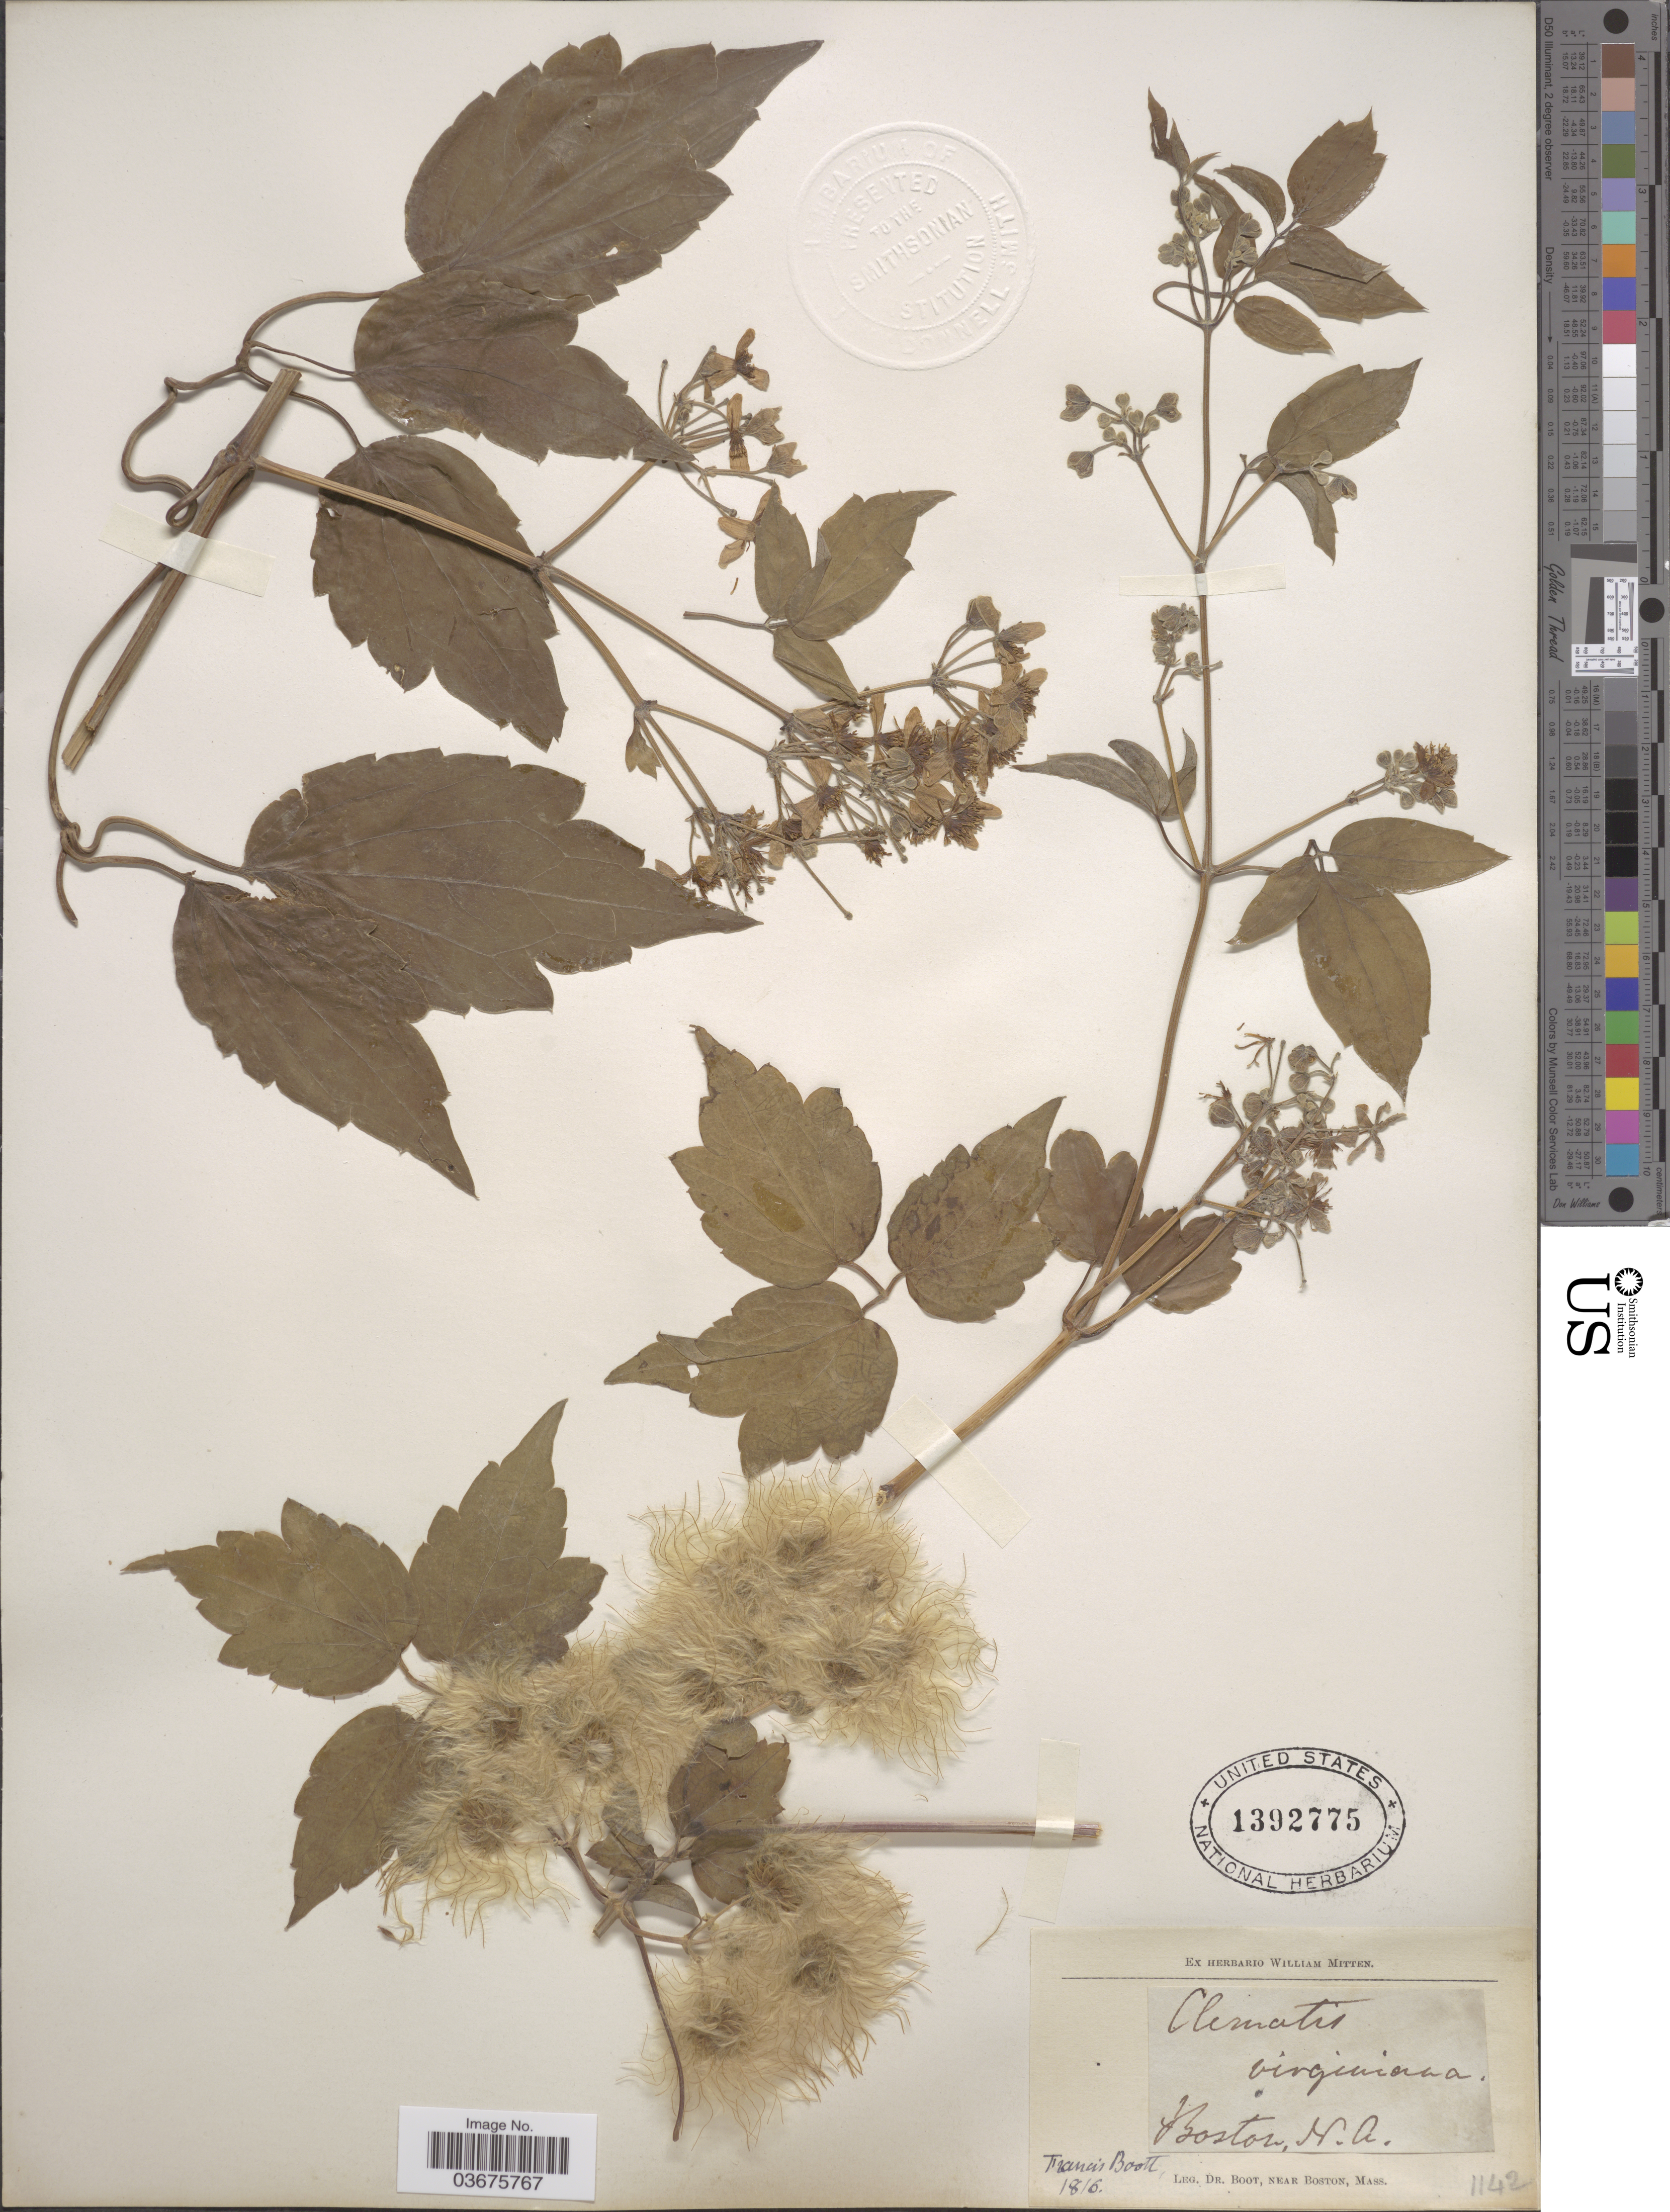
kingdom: Plantae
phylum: Tracheophyta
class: Magnoliopsida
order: Ranunculales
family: Ranunculaceae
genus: Clematis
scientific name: Clematis virginiana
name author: L.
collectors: Boot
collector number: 1142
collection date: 1816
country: United States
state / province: Massachusetts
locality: Boston.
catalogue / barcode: US 1392775